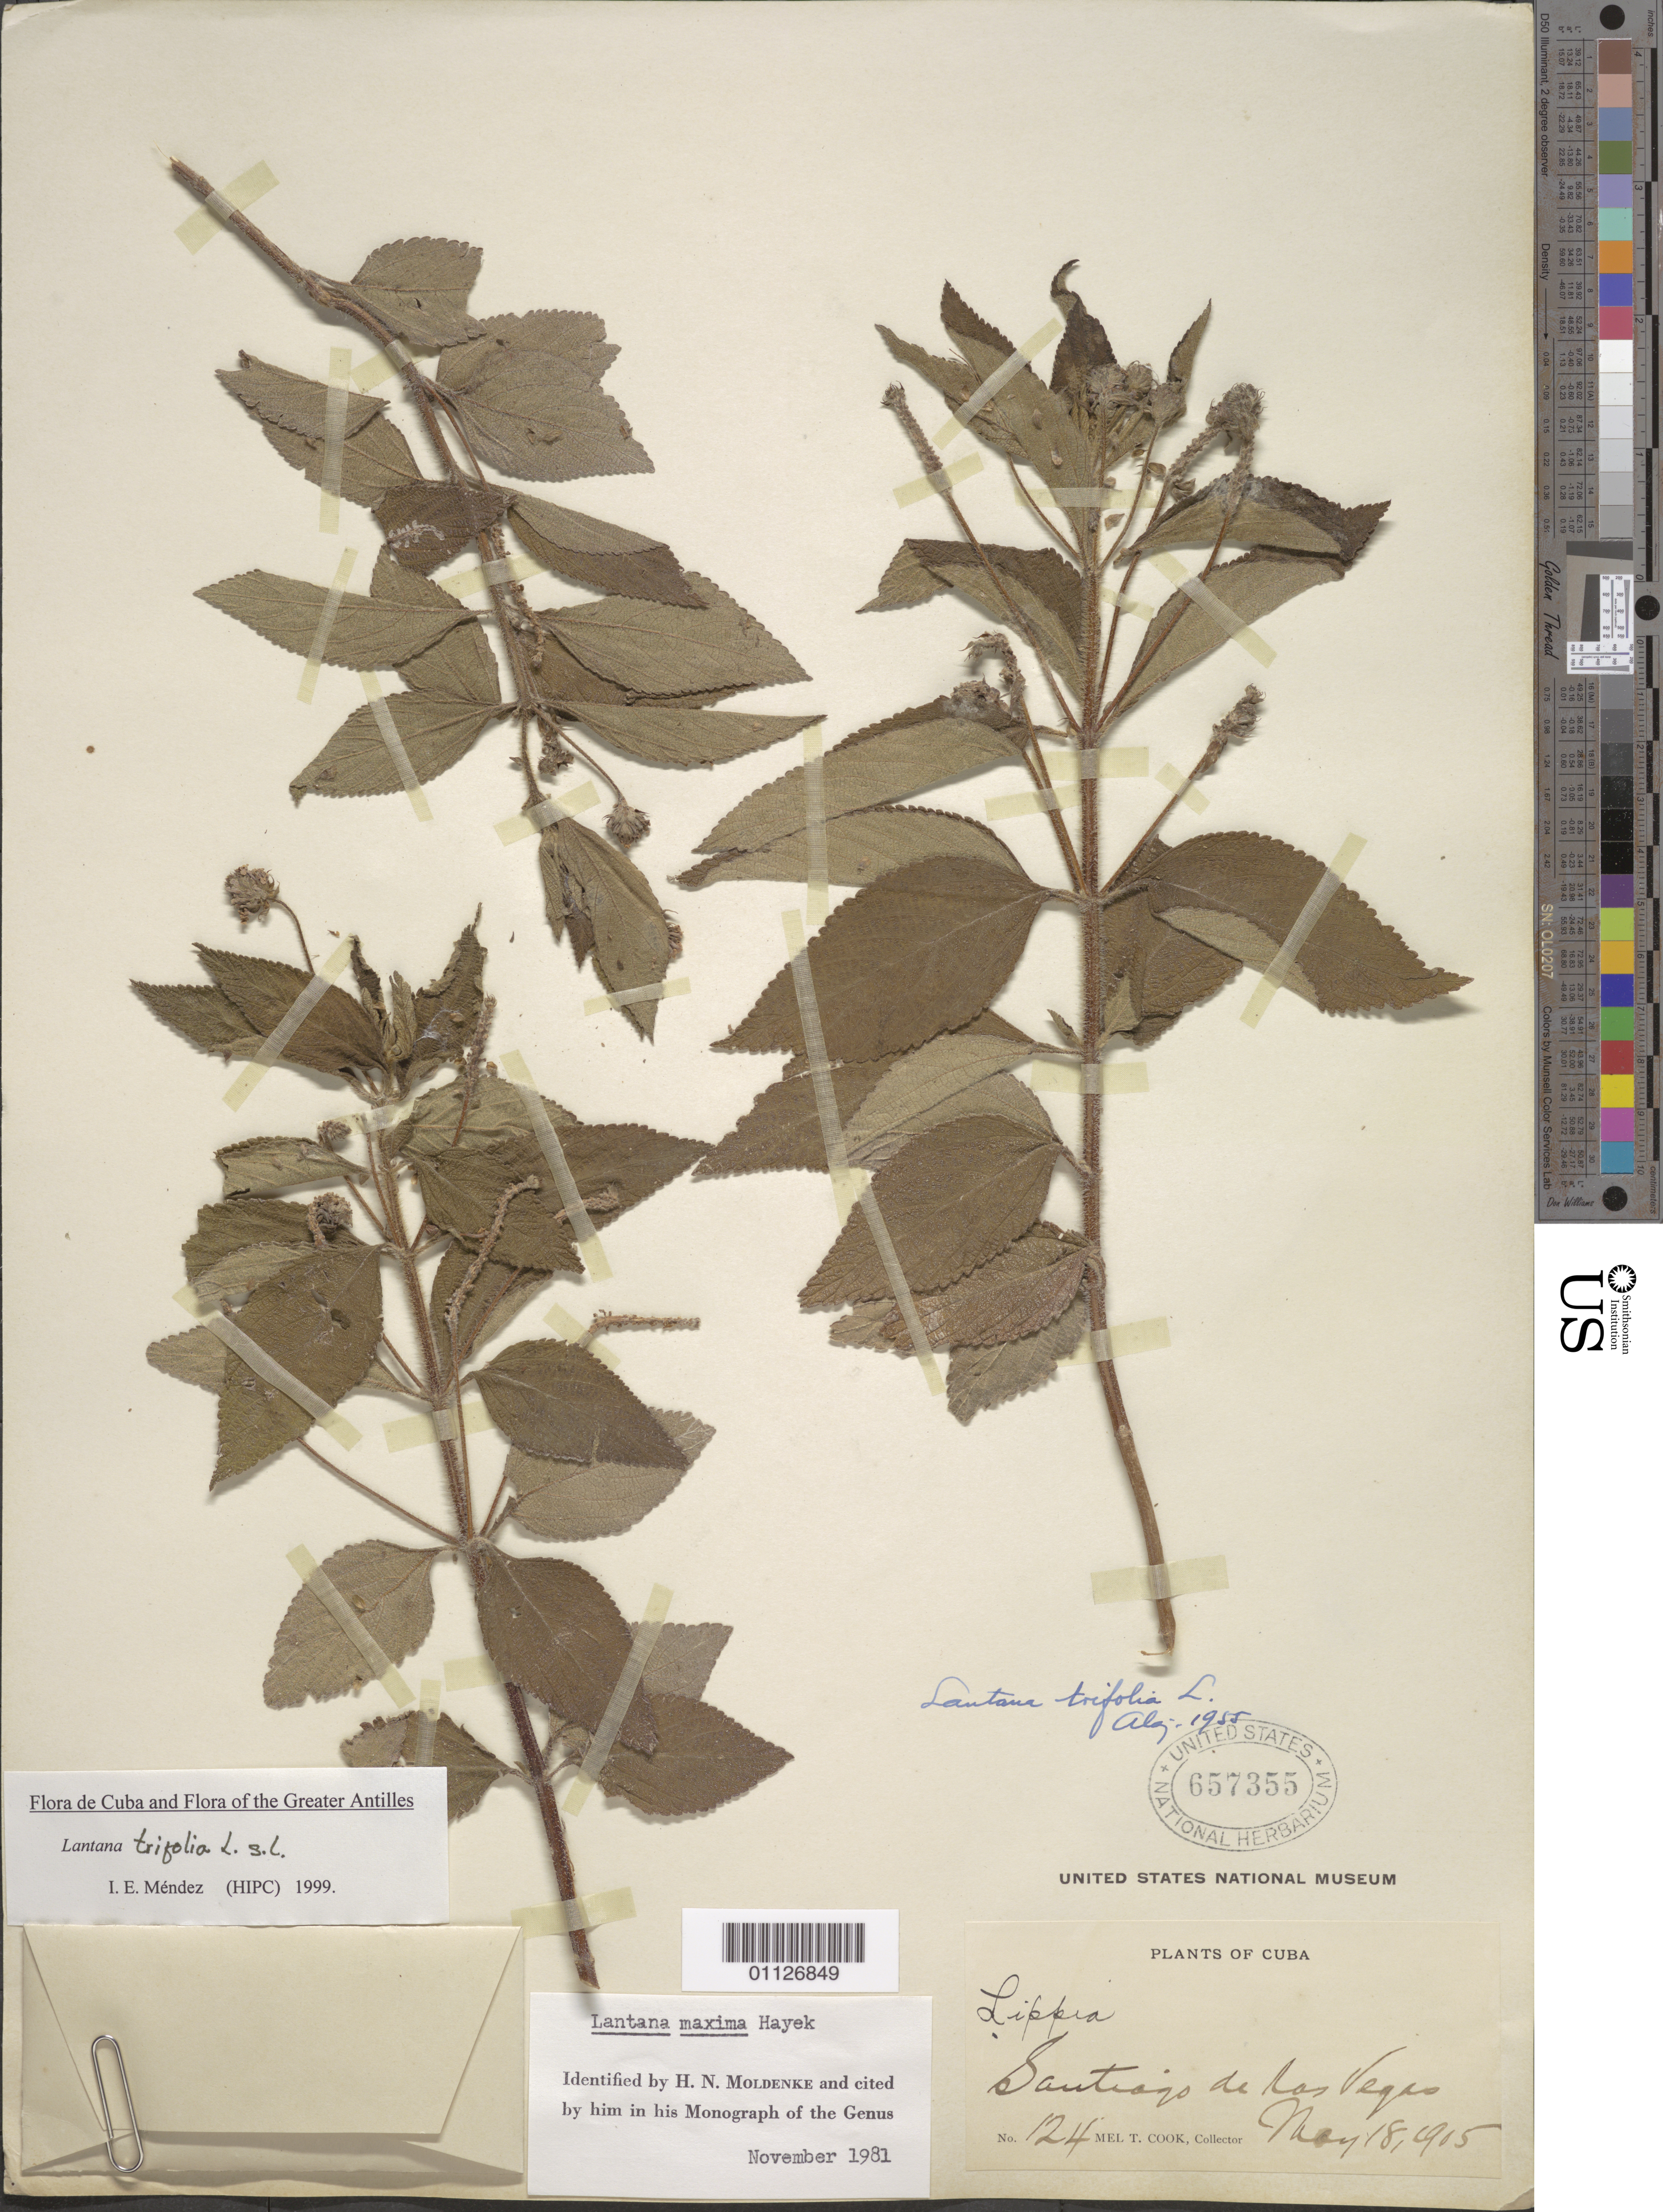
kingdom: Plantae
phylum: Tracheophyta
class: Magnoliopsida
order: Lamiales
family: Verbenaceae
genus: Lantana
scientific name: Lantana trifolia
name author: L.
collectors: M. T. Cook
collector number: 124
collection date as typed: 18 May 1905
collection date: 1905-05-18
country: Cuba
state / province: La Habana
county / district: Municipio Boyeros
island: Cuba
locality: Santiago de las Vegas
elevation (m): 97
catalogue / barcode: US 657355